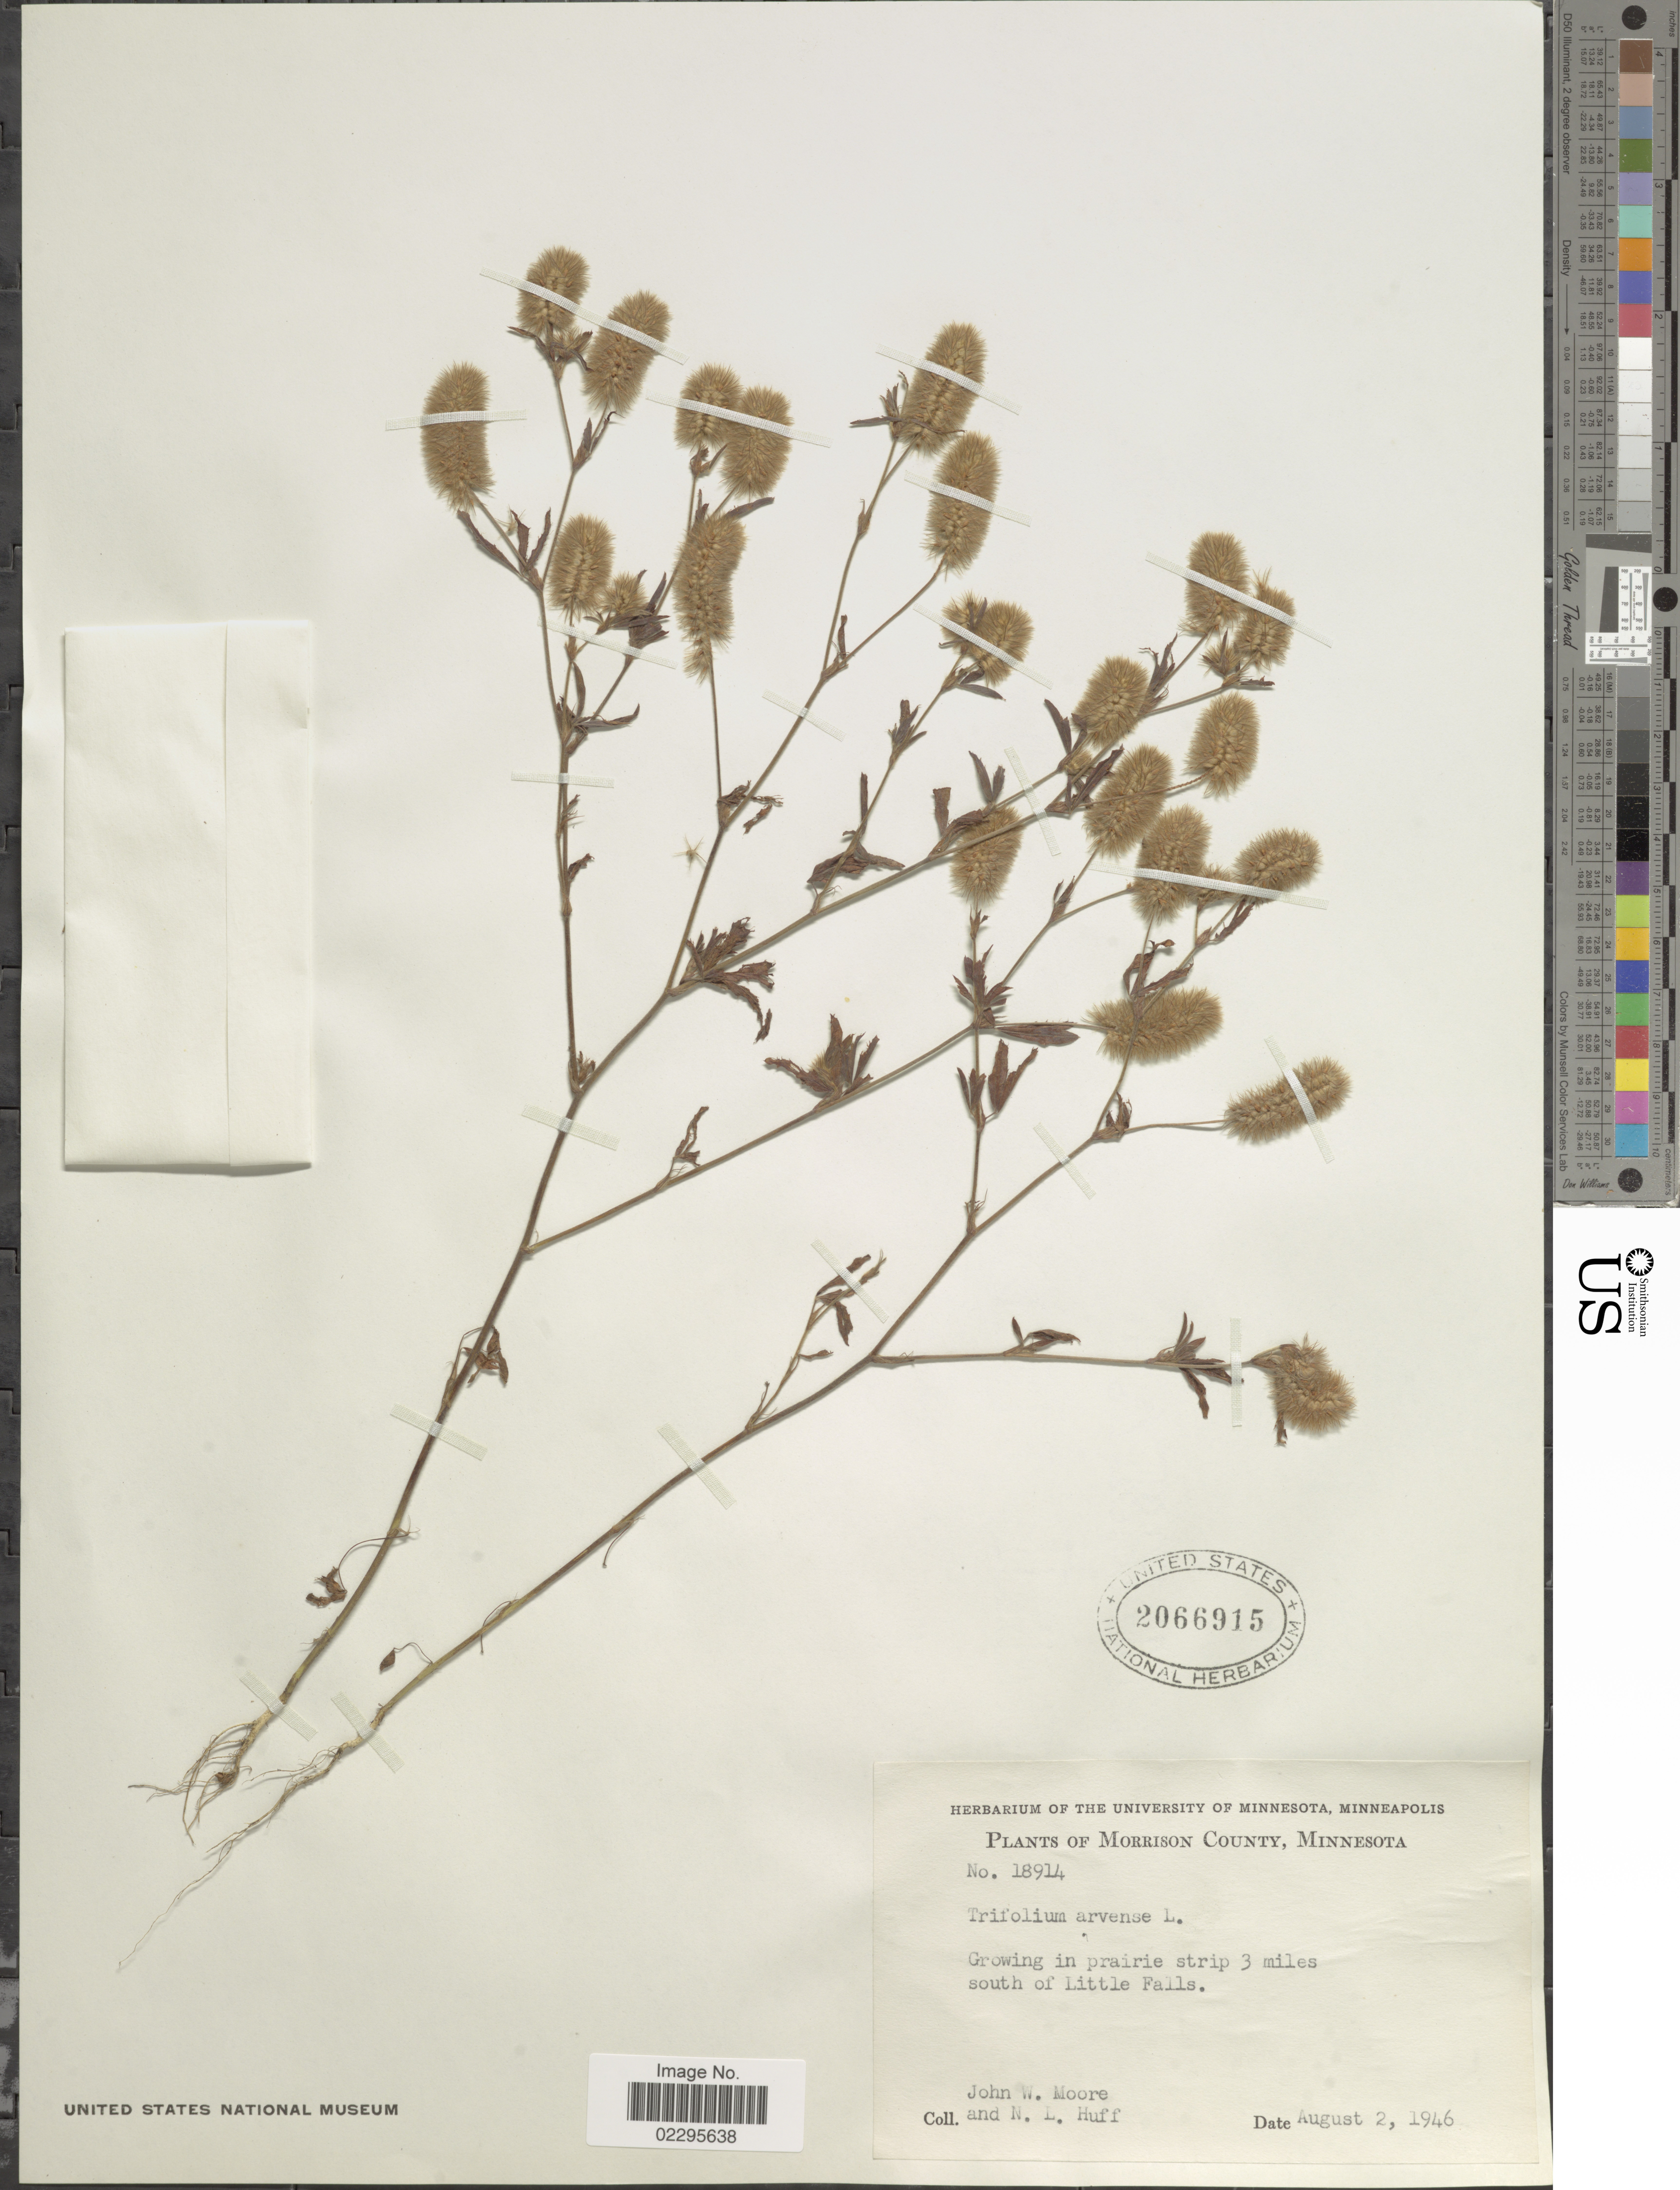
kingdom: Plantae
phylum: Tracheophyta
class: Magnoliopsida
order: Fabales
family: Fabaceae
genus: Trifolium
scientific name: Trifolium arvense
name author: L.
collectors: J. Moore & N. Huff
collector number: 18914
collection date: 1946-08-02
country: United States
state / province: Minnesota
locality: Morrison County, growing in prairie strip 3 miles south of Little Falls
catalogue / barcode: US 2066915